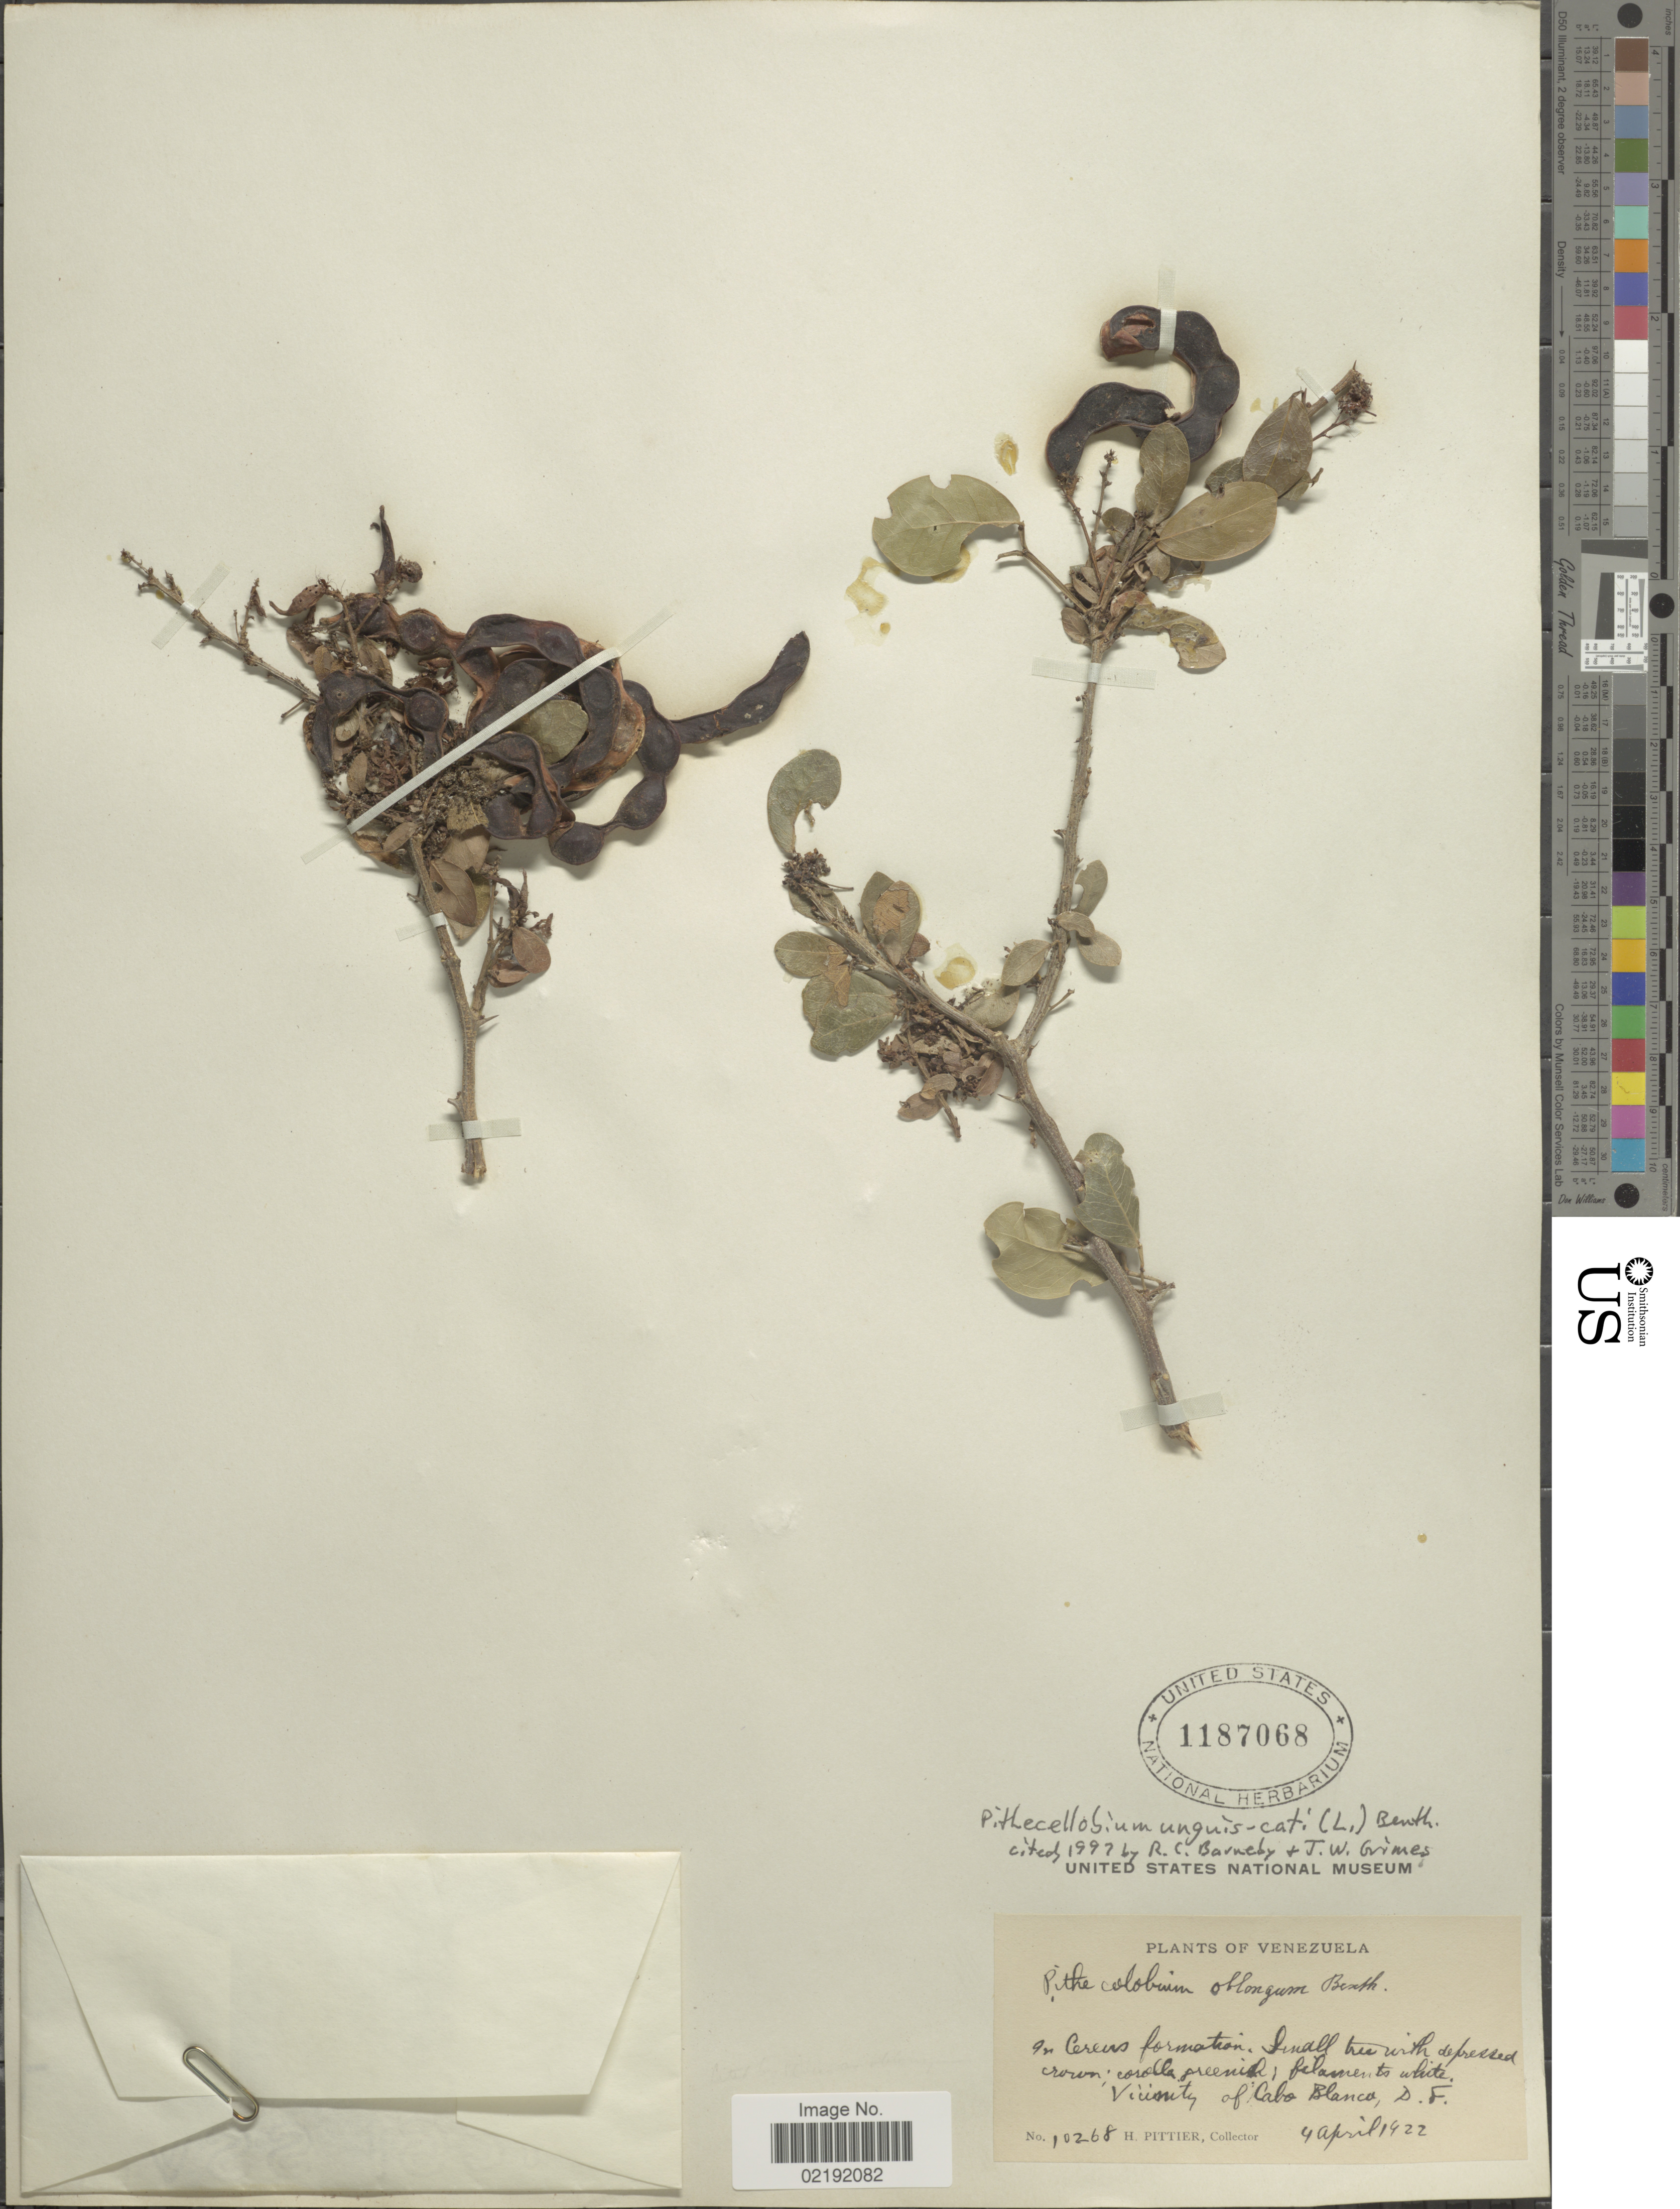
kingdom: Plantae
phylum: Tracheophyta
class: Magnoliopsida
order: Fabales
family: Fabaceae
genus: Pithecellobium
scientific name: Pithecellobium unguis-cati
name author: (L.) Benth.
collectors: H. F. Pittier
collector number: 10268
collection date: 1922-04-04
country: Venezuela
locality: Vicinity of Cabo Blanco, D.F.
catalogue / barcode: US 1187068